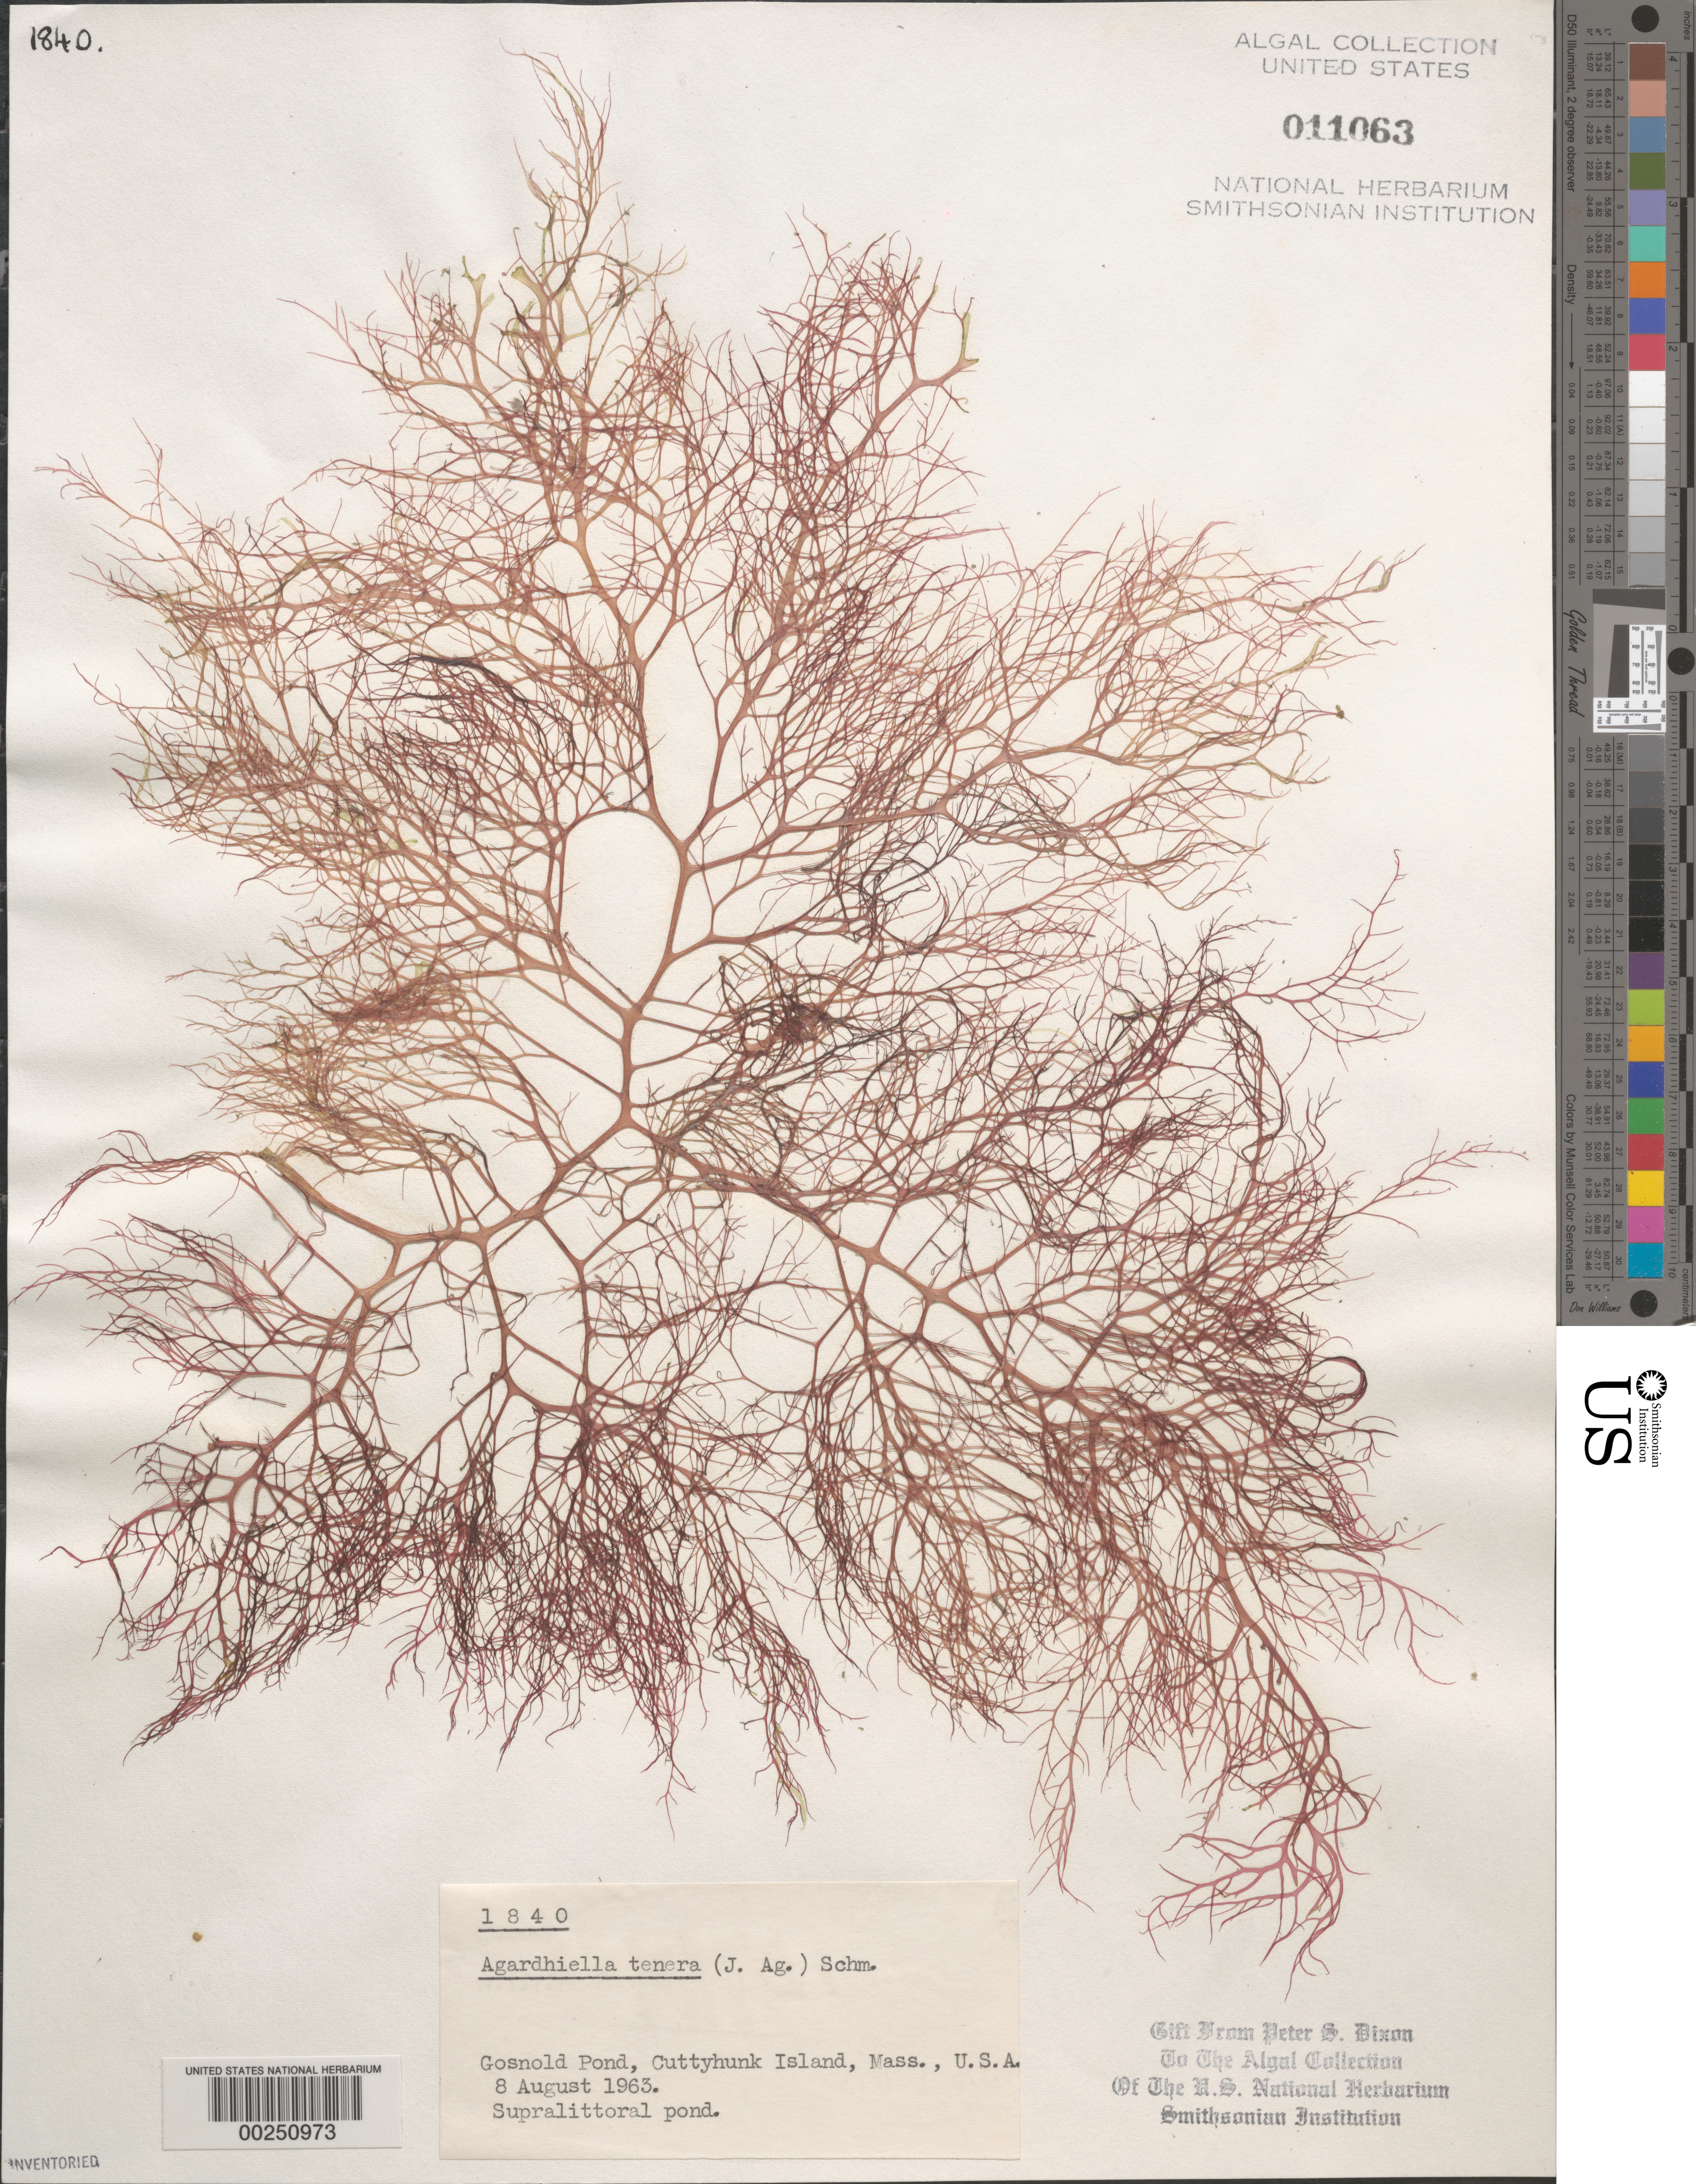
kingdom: Plantae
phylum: Rhodophyta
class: Florideophyceae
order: Gigartinales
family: Solieriaceae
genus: Agardhiella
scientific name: Agardhiella tenera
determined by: Dixon, P. S.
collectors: P. S. Dixon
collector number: PSD 1840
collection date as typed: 08 Aug 1963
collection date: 1963-08-08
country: United States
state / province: Massachusetts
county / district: Dukes County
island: Cuttyhunk Island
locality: Gosnold Pond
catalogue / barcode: US 11063